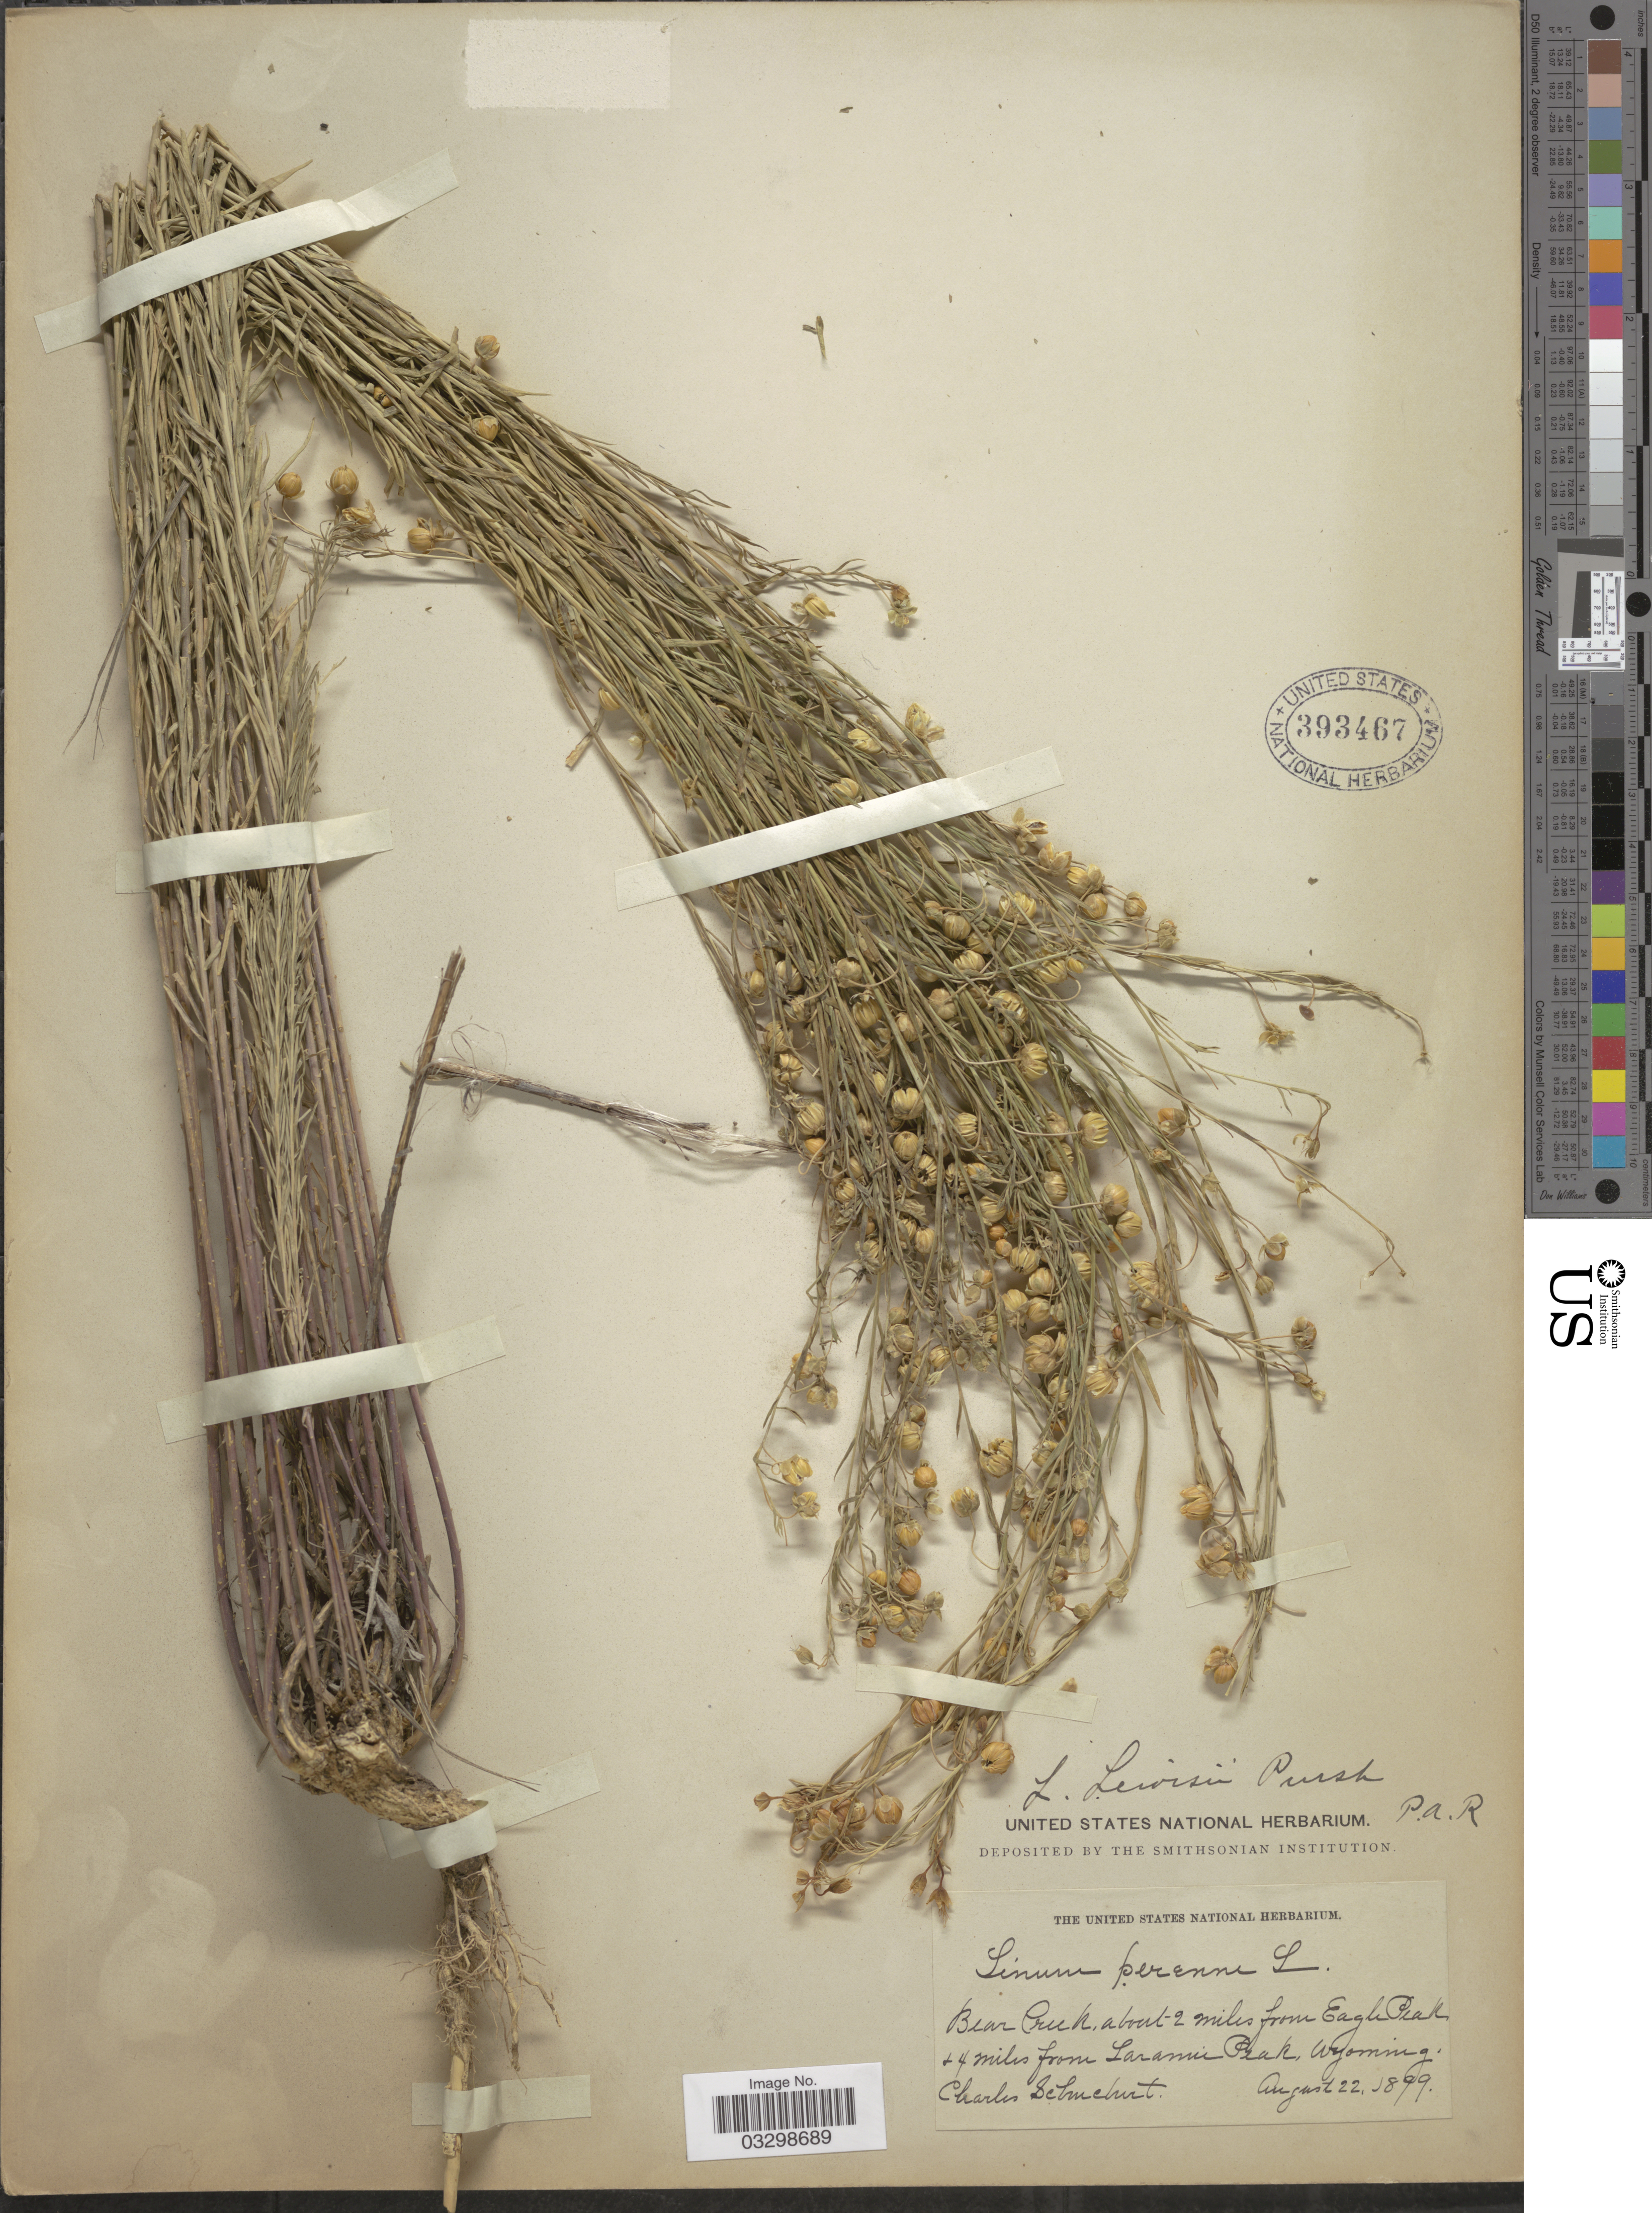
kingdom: Plantae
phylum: Tracheophyta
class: Magnoliopsida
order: Malpighiales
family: Linaceae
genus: Linum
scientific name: Linum lewisii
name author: Pursh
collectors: C. Schuchert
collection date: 1899-08-22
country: United States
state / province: Wyoming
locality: Bear Creek, about 2 miles from Eagle Peak, 24 miles from Laramie Peak.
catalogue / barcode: US 393467